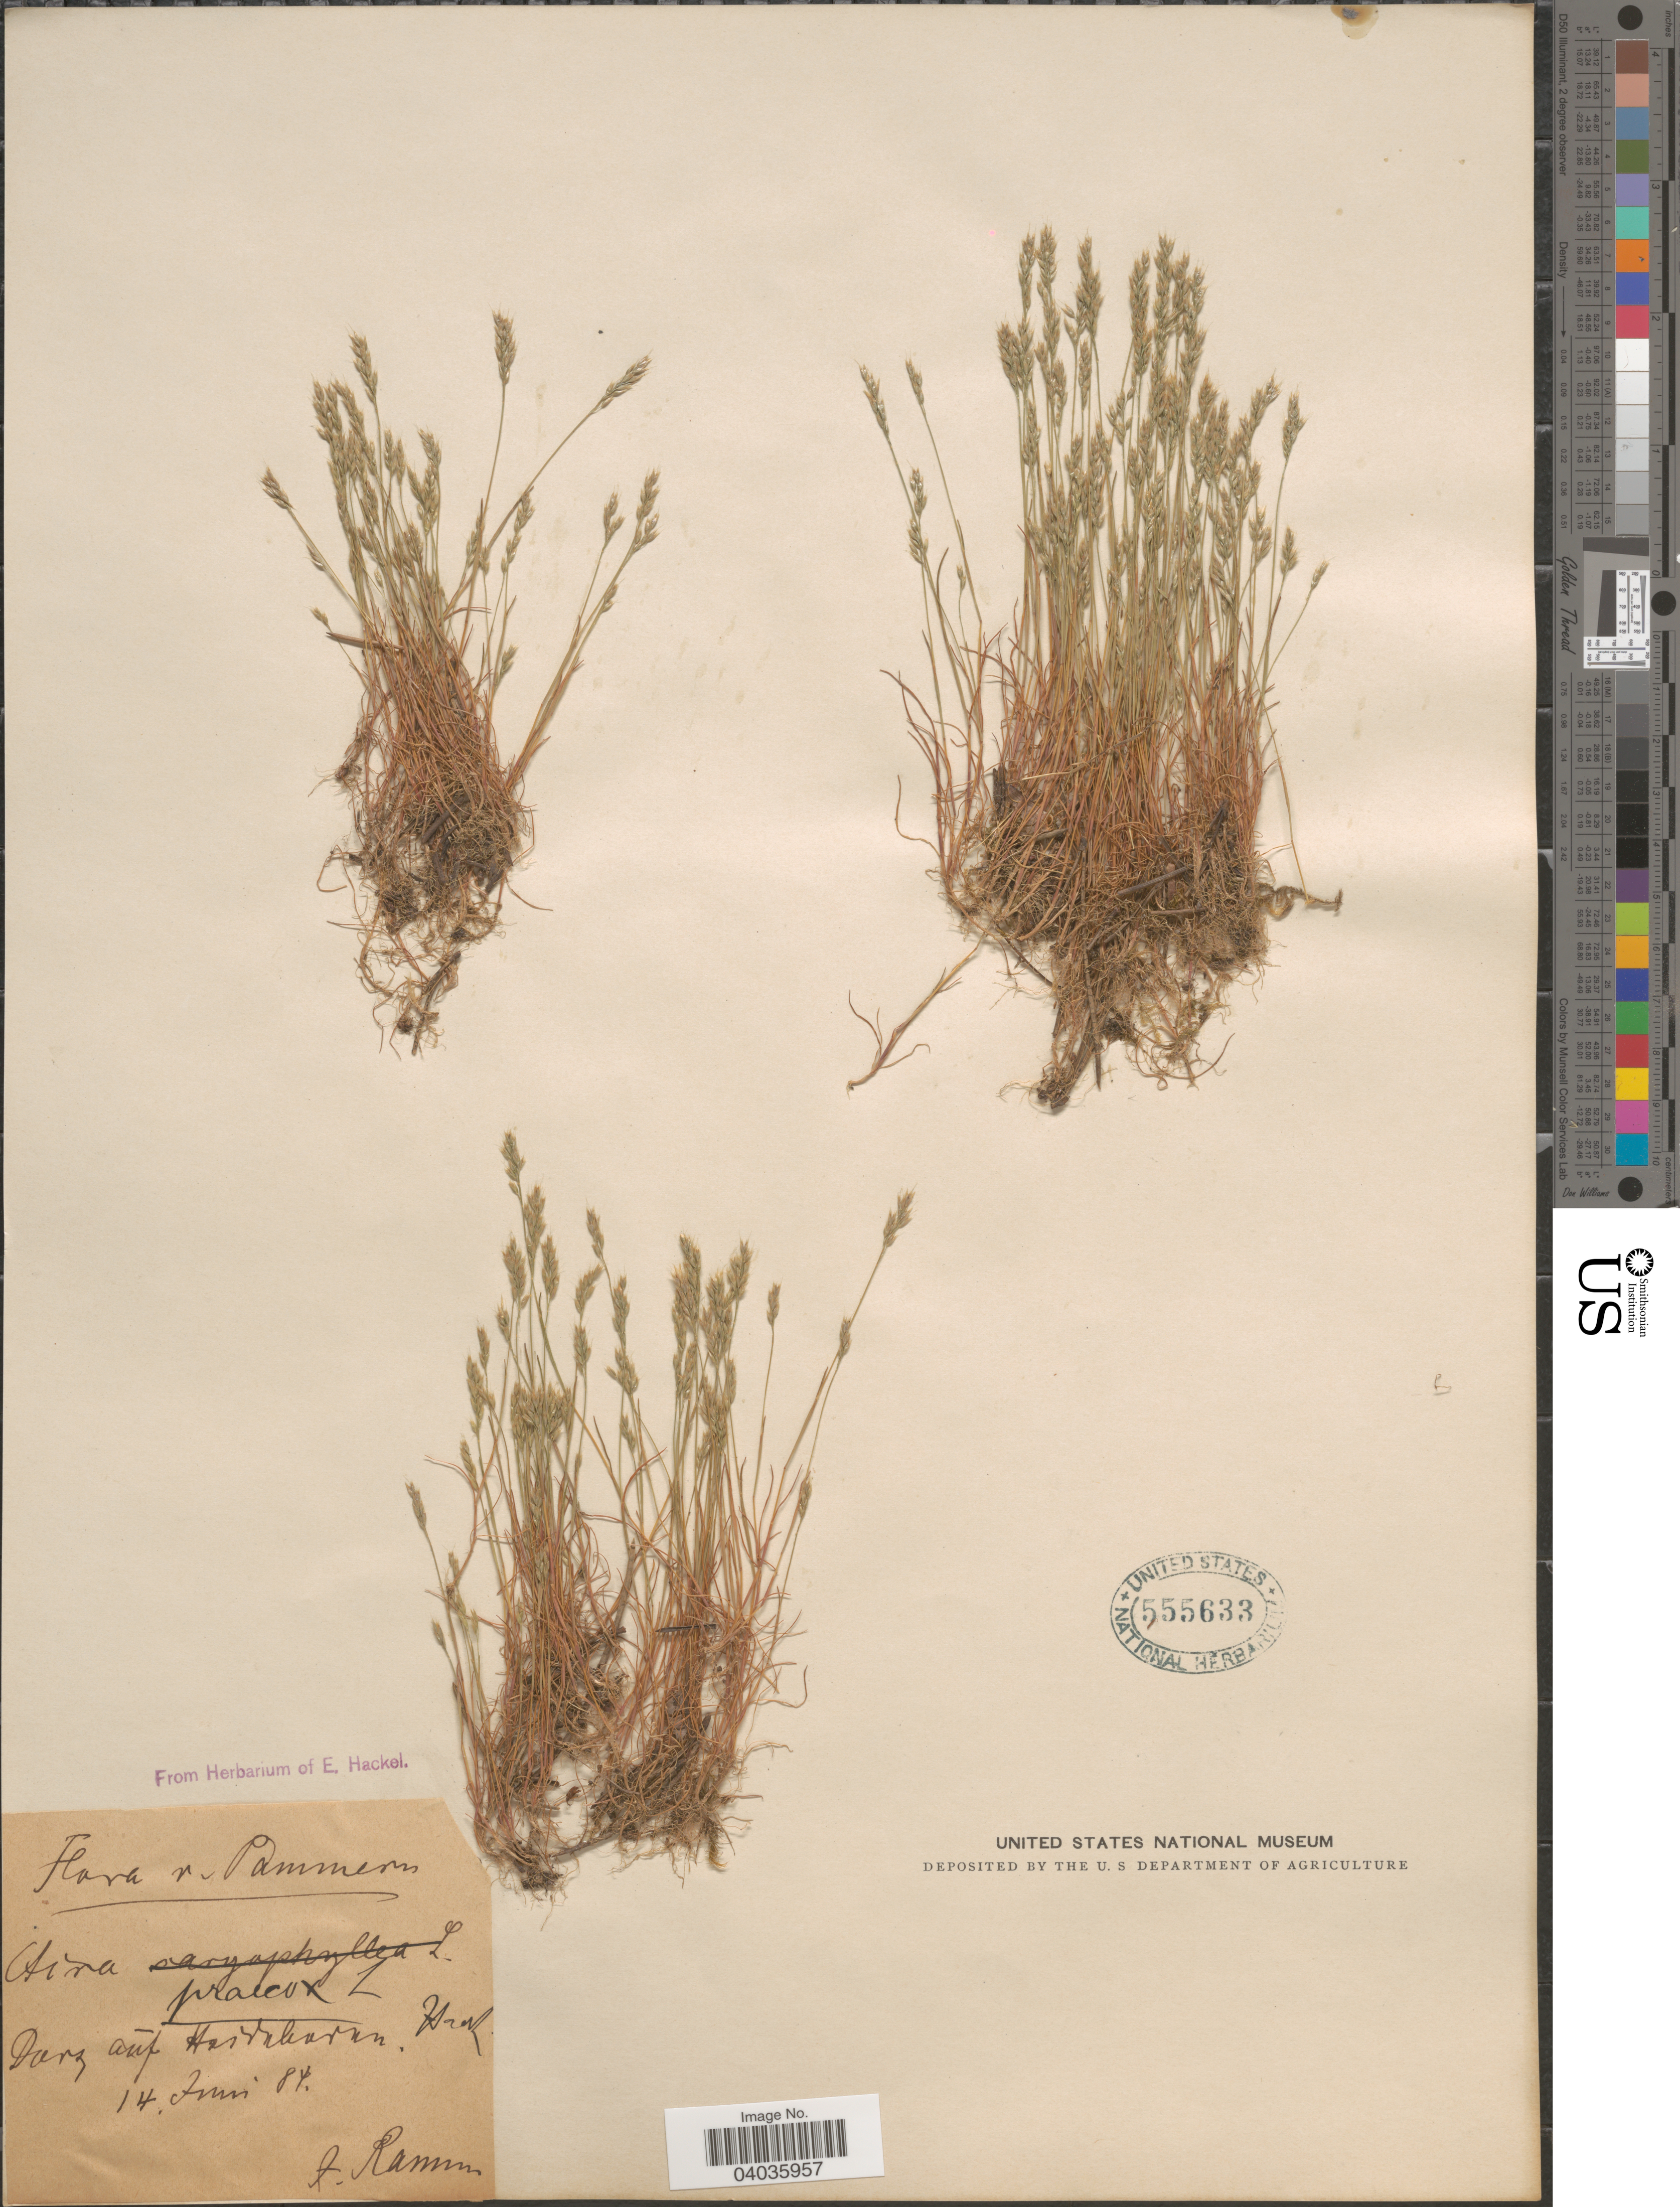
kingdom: Plantae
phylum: Tracheophyta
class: Liliopsida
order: Poales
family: Poaceae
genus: Aira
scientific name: Aira praecox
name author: L.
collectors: A. Ramm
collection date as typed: Transcribed d/m/y: 14/6/84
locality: Pommern. Parz aúf Hardbarun [interpreted]. Hauh [interpreted].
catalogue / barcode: US 555633